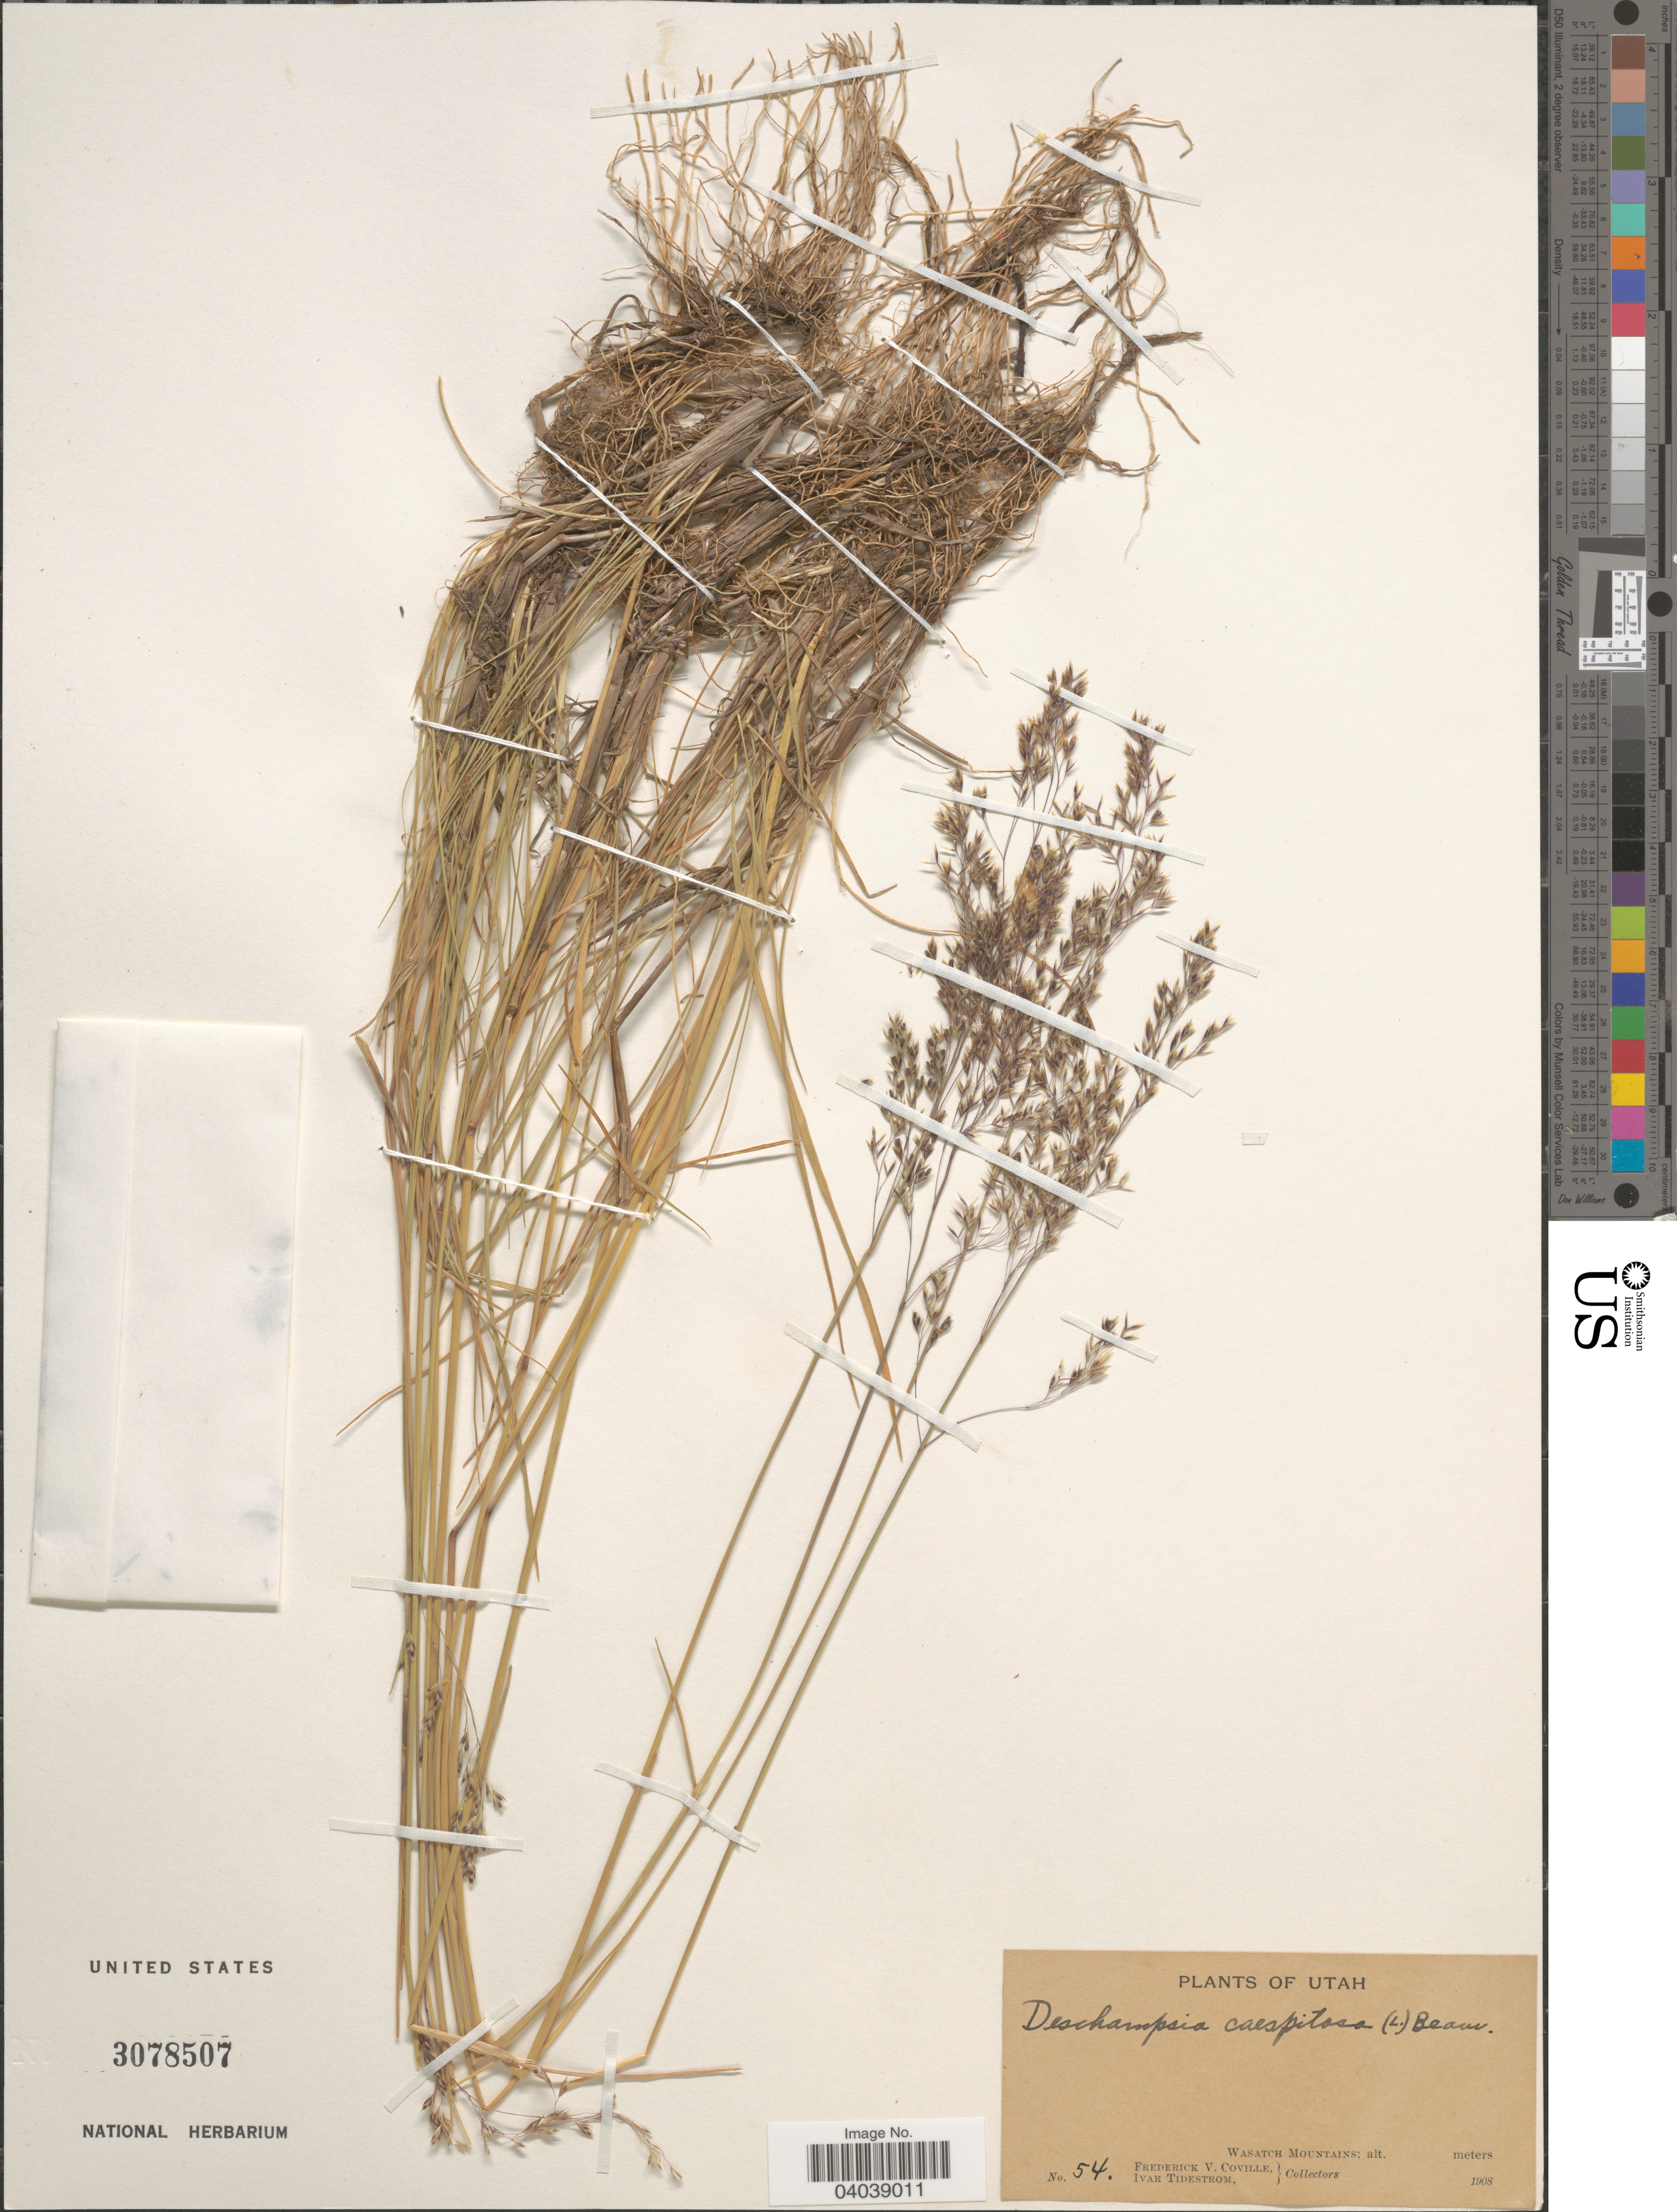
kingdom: Plantae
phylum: Tracheophyta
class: Liliopsida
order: Poales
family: Poaceae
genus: Deschampsia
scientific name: Deschampsia cespitosa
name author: (L.) P. Beauv.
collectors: F. V. Coville & I. F. Tidestrom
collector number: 54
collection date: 1908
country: United States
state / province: Utah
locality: Wasatch Mountains.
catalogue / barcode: US 3078507